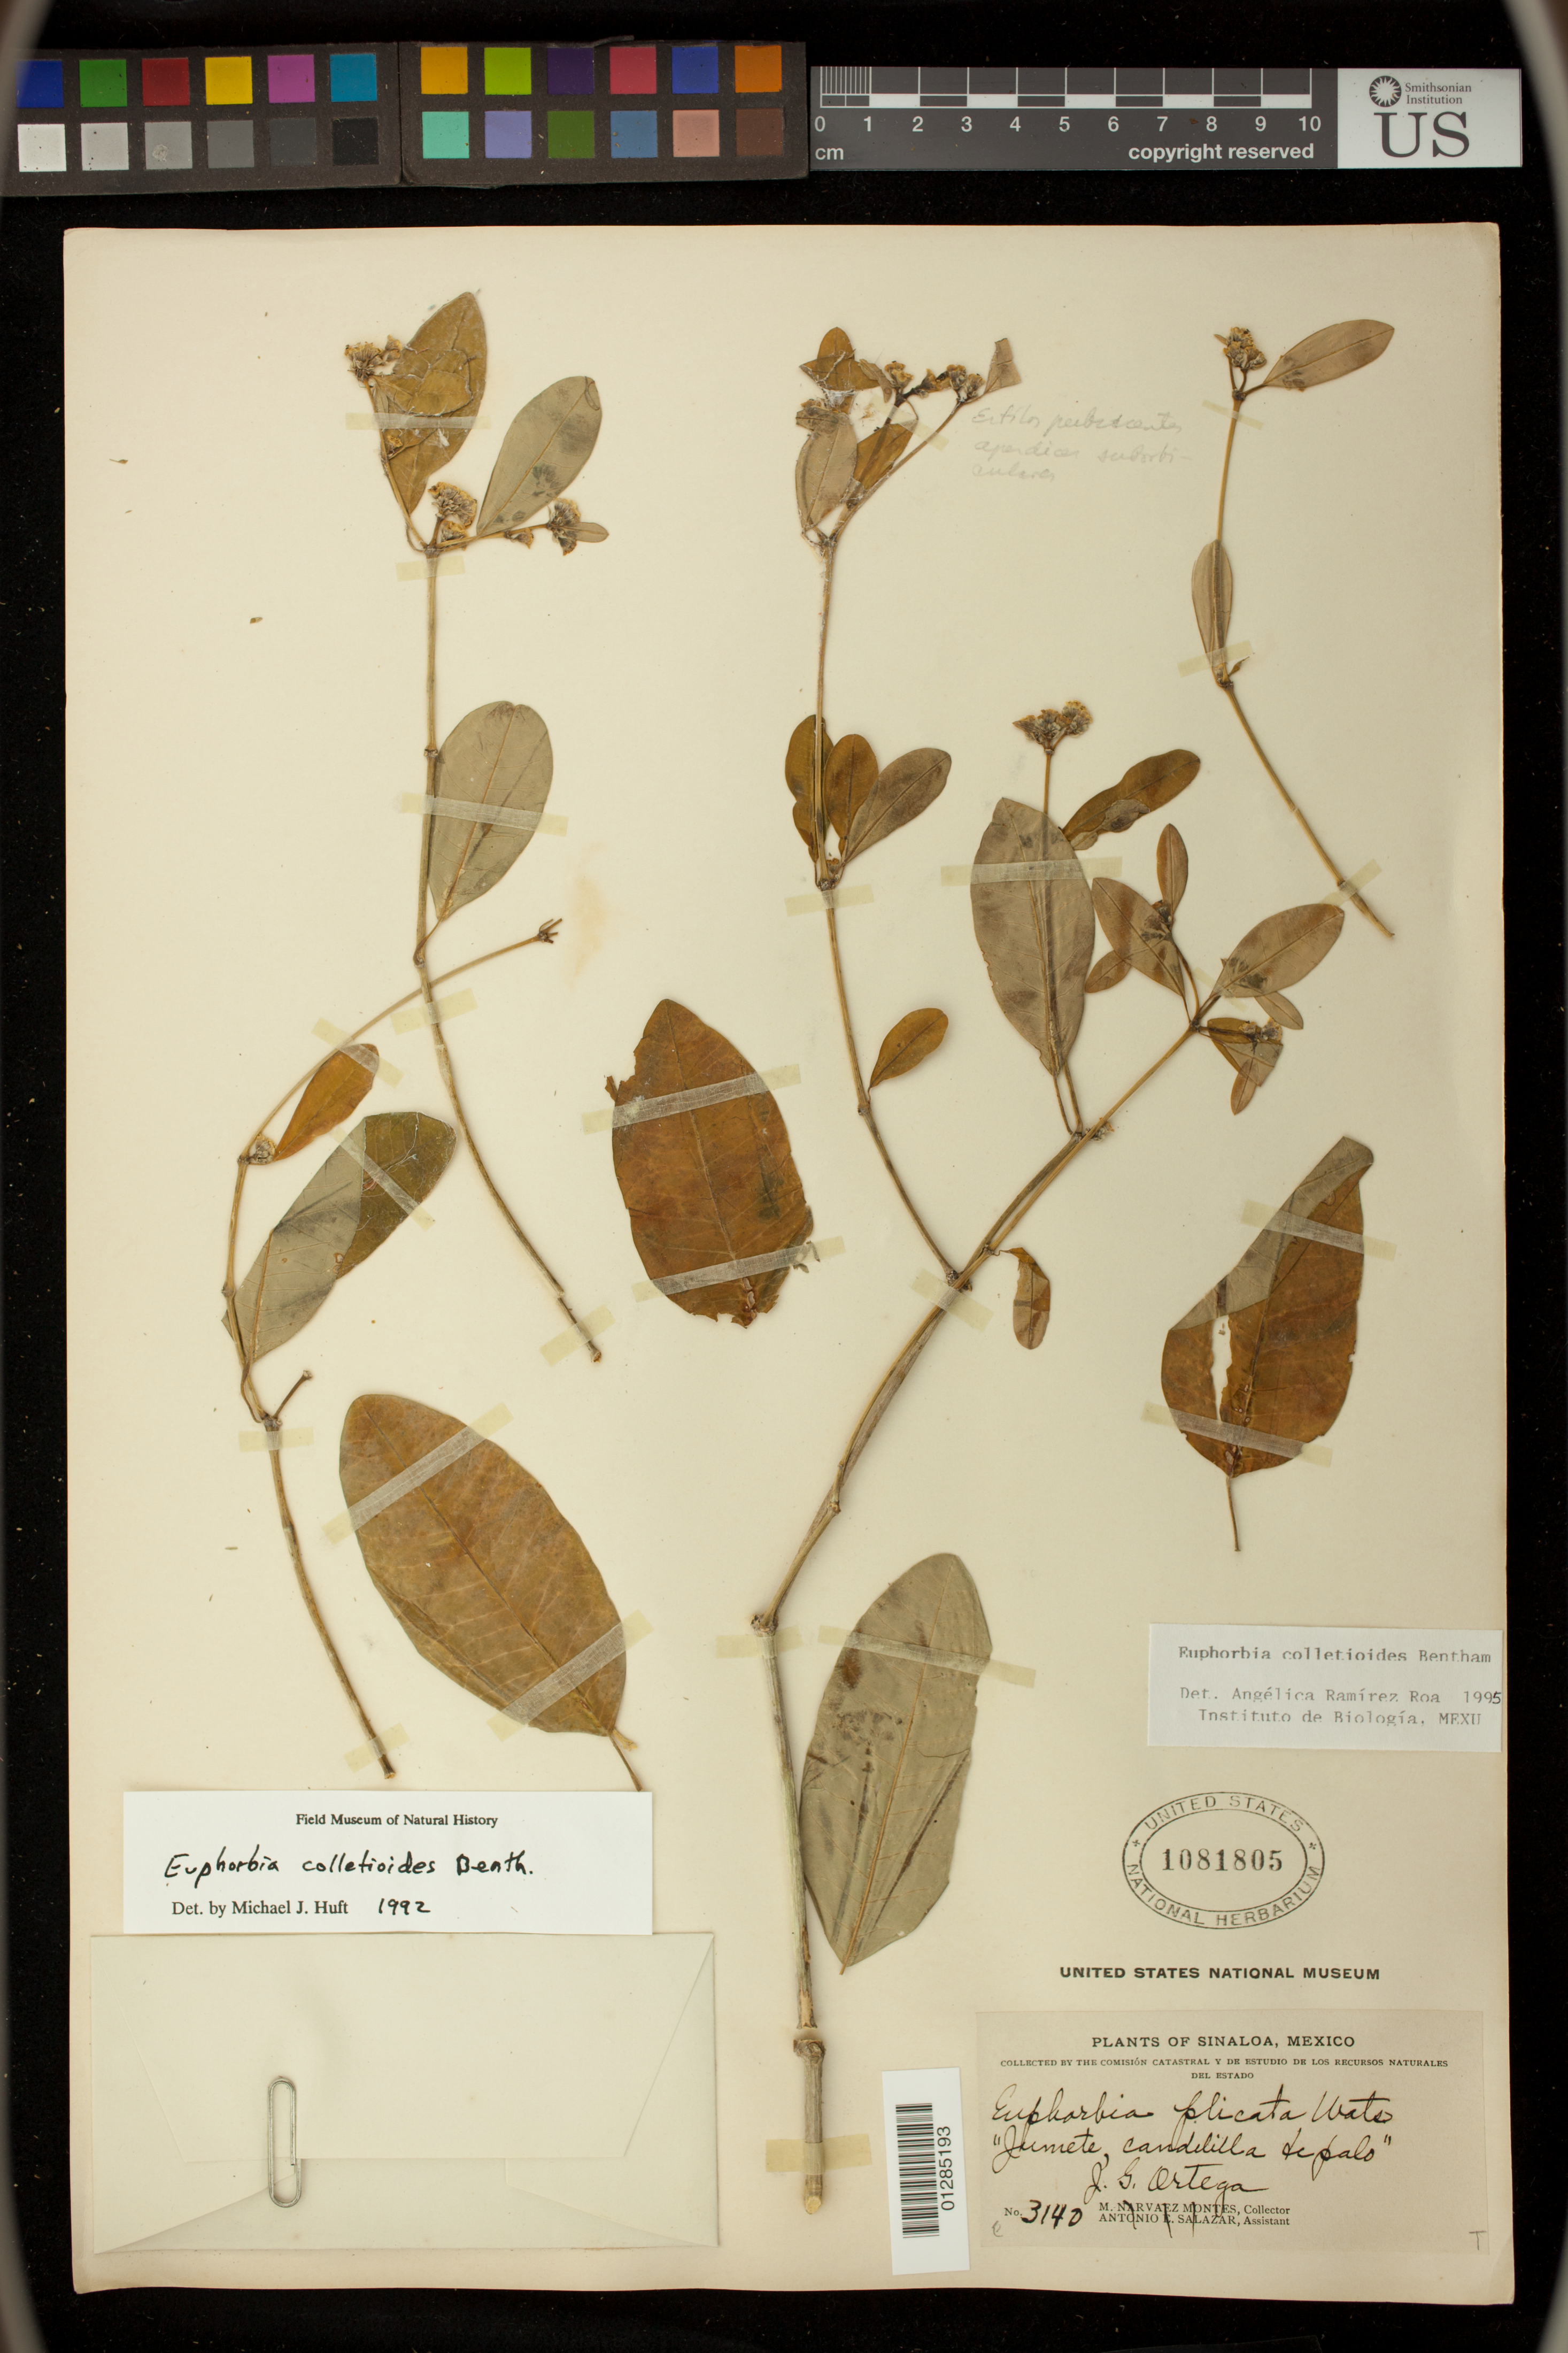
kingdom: Plantae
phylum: Tracheophyta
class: Magnoliopsida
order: Malpighiales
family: Euphorbiaceae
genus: Euphorbia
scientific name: Euphorbia colletioides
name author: Benth.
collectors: J. Ortega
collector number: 3140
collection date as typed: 1921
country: Mexico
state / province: Sinaloa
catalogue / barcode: US 1081805